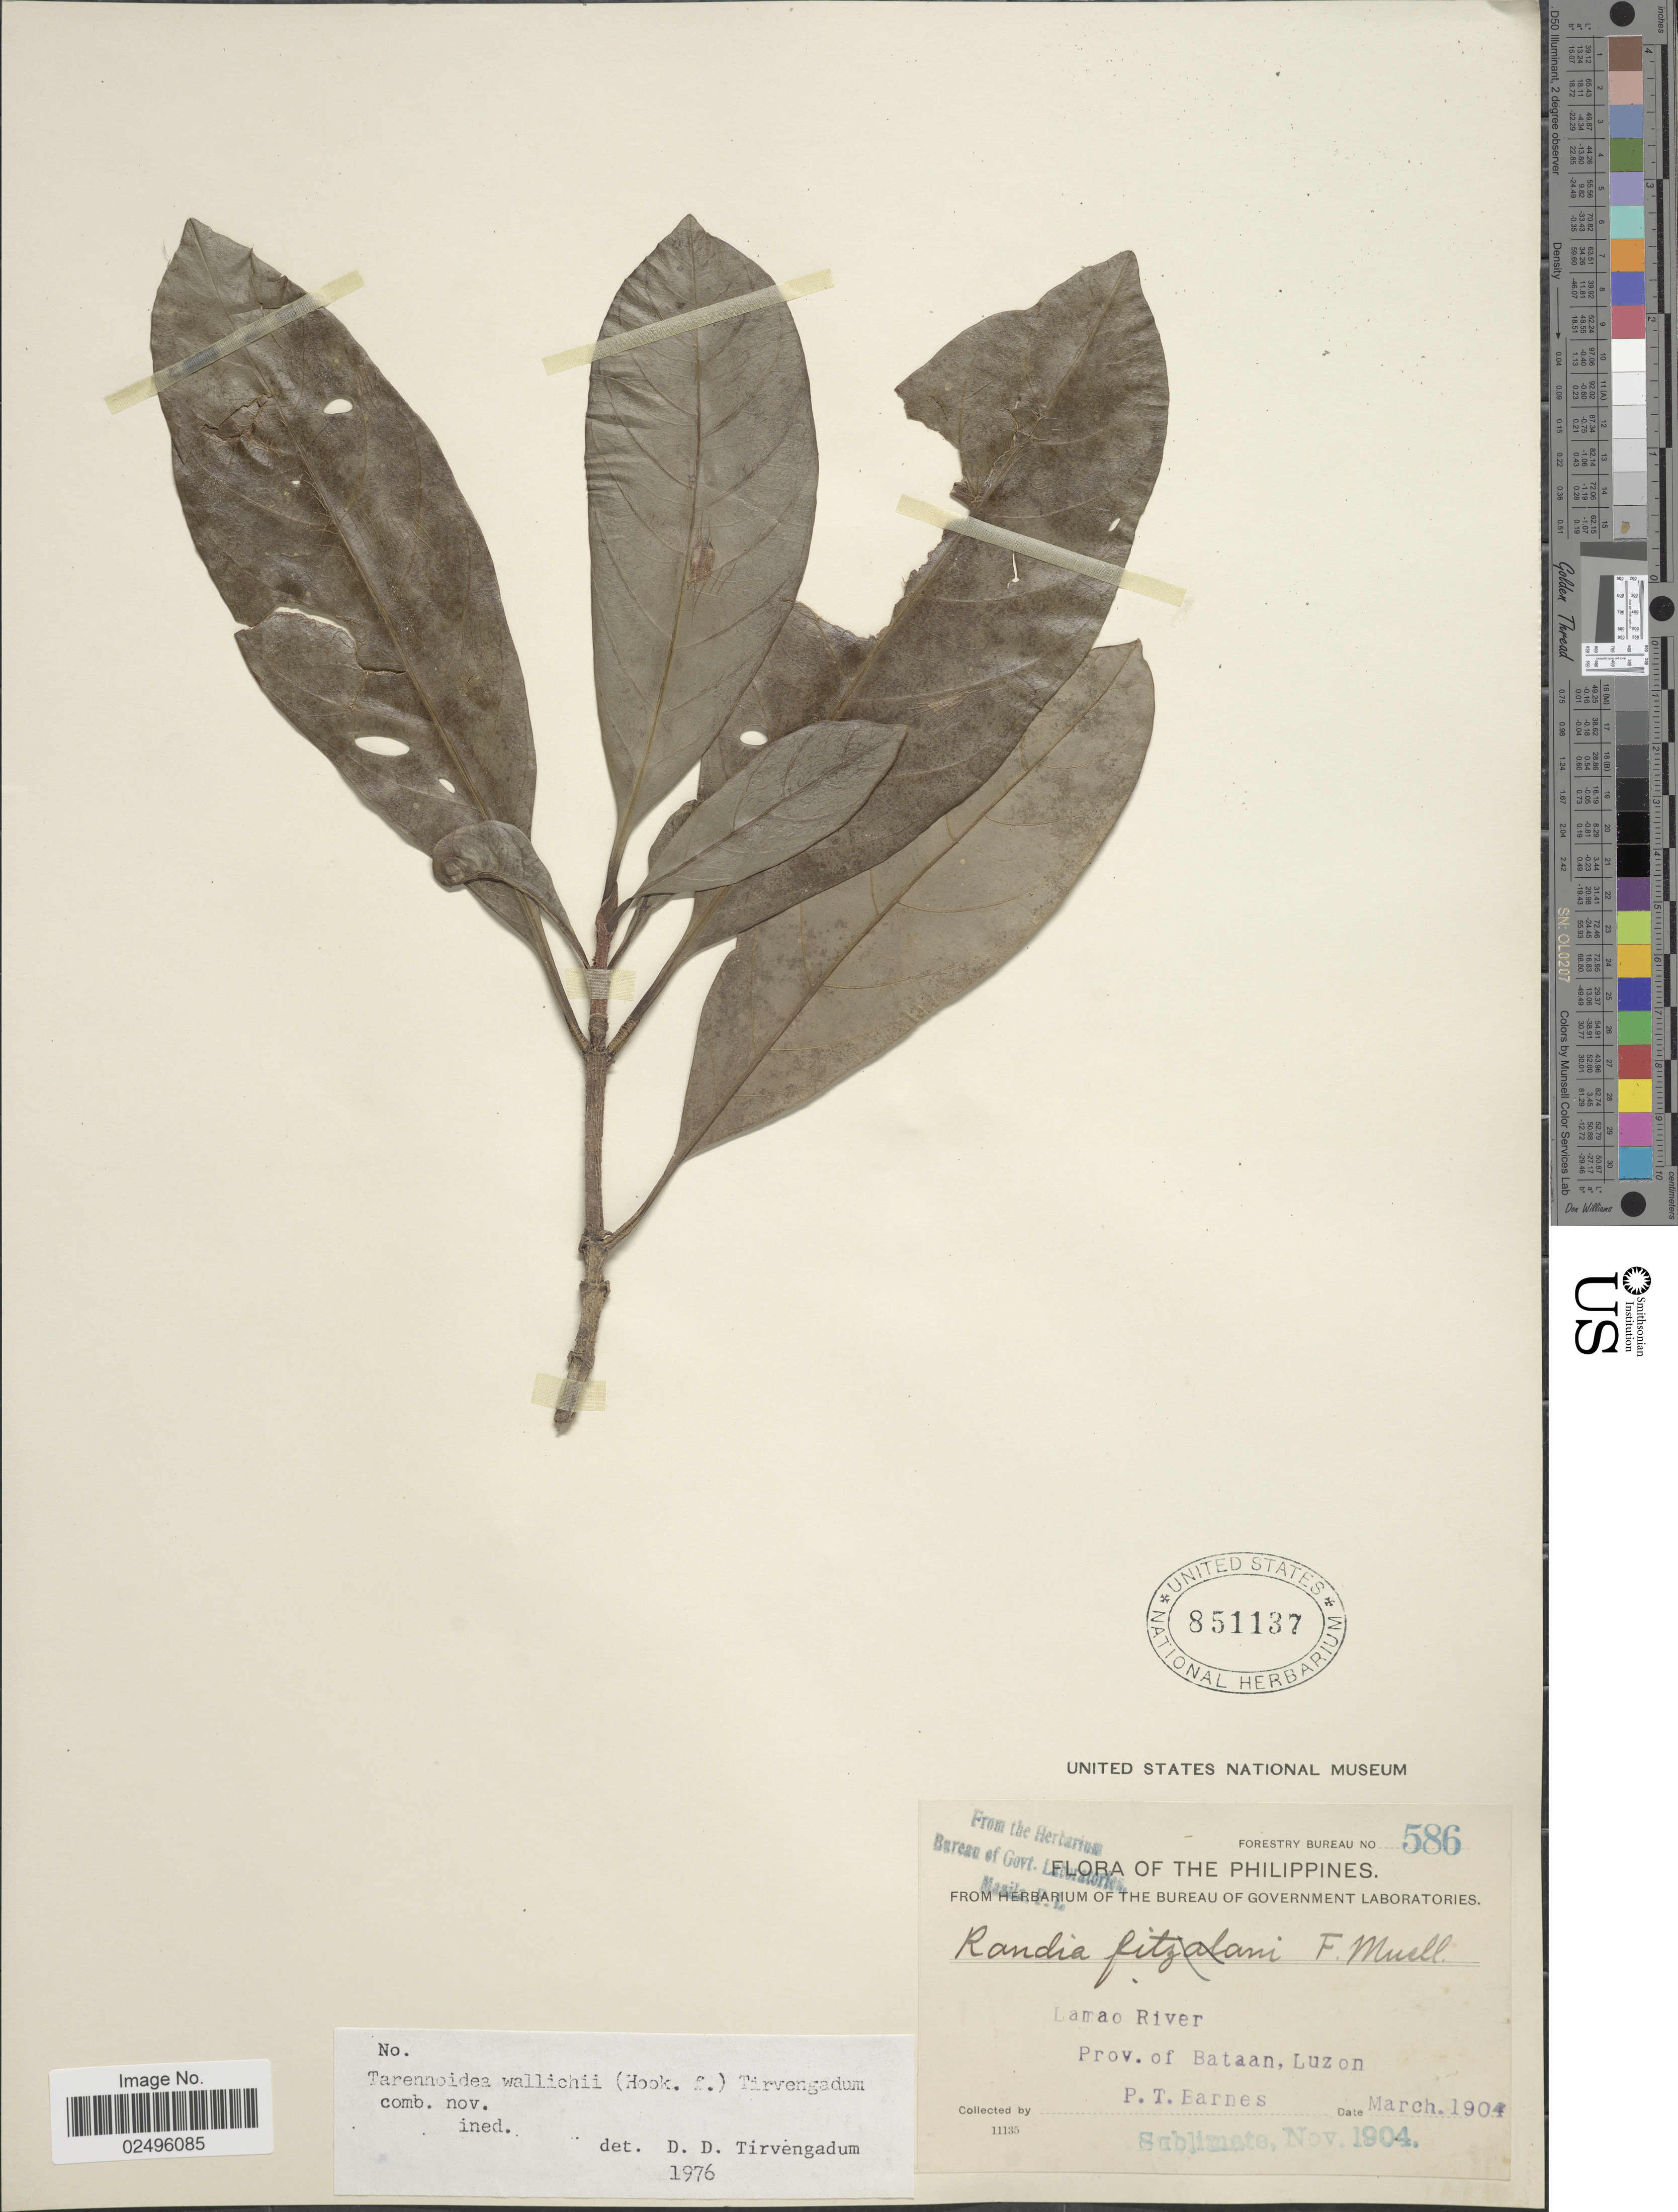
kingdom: Plantae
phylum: Tracheophyta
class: Magnoliopsida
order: Gentianales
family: Rubiaceae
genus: Tarennoidea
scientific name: Tarennoidea wallichii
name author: (Hook. f.) Tirveng. & Sastre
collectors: P. Barnes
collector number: Forestry Bureau 586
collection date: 1904-03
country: Philippines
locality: Lamao River, Prov. Bataan, Luzon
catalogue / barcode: US 851137